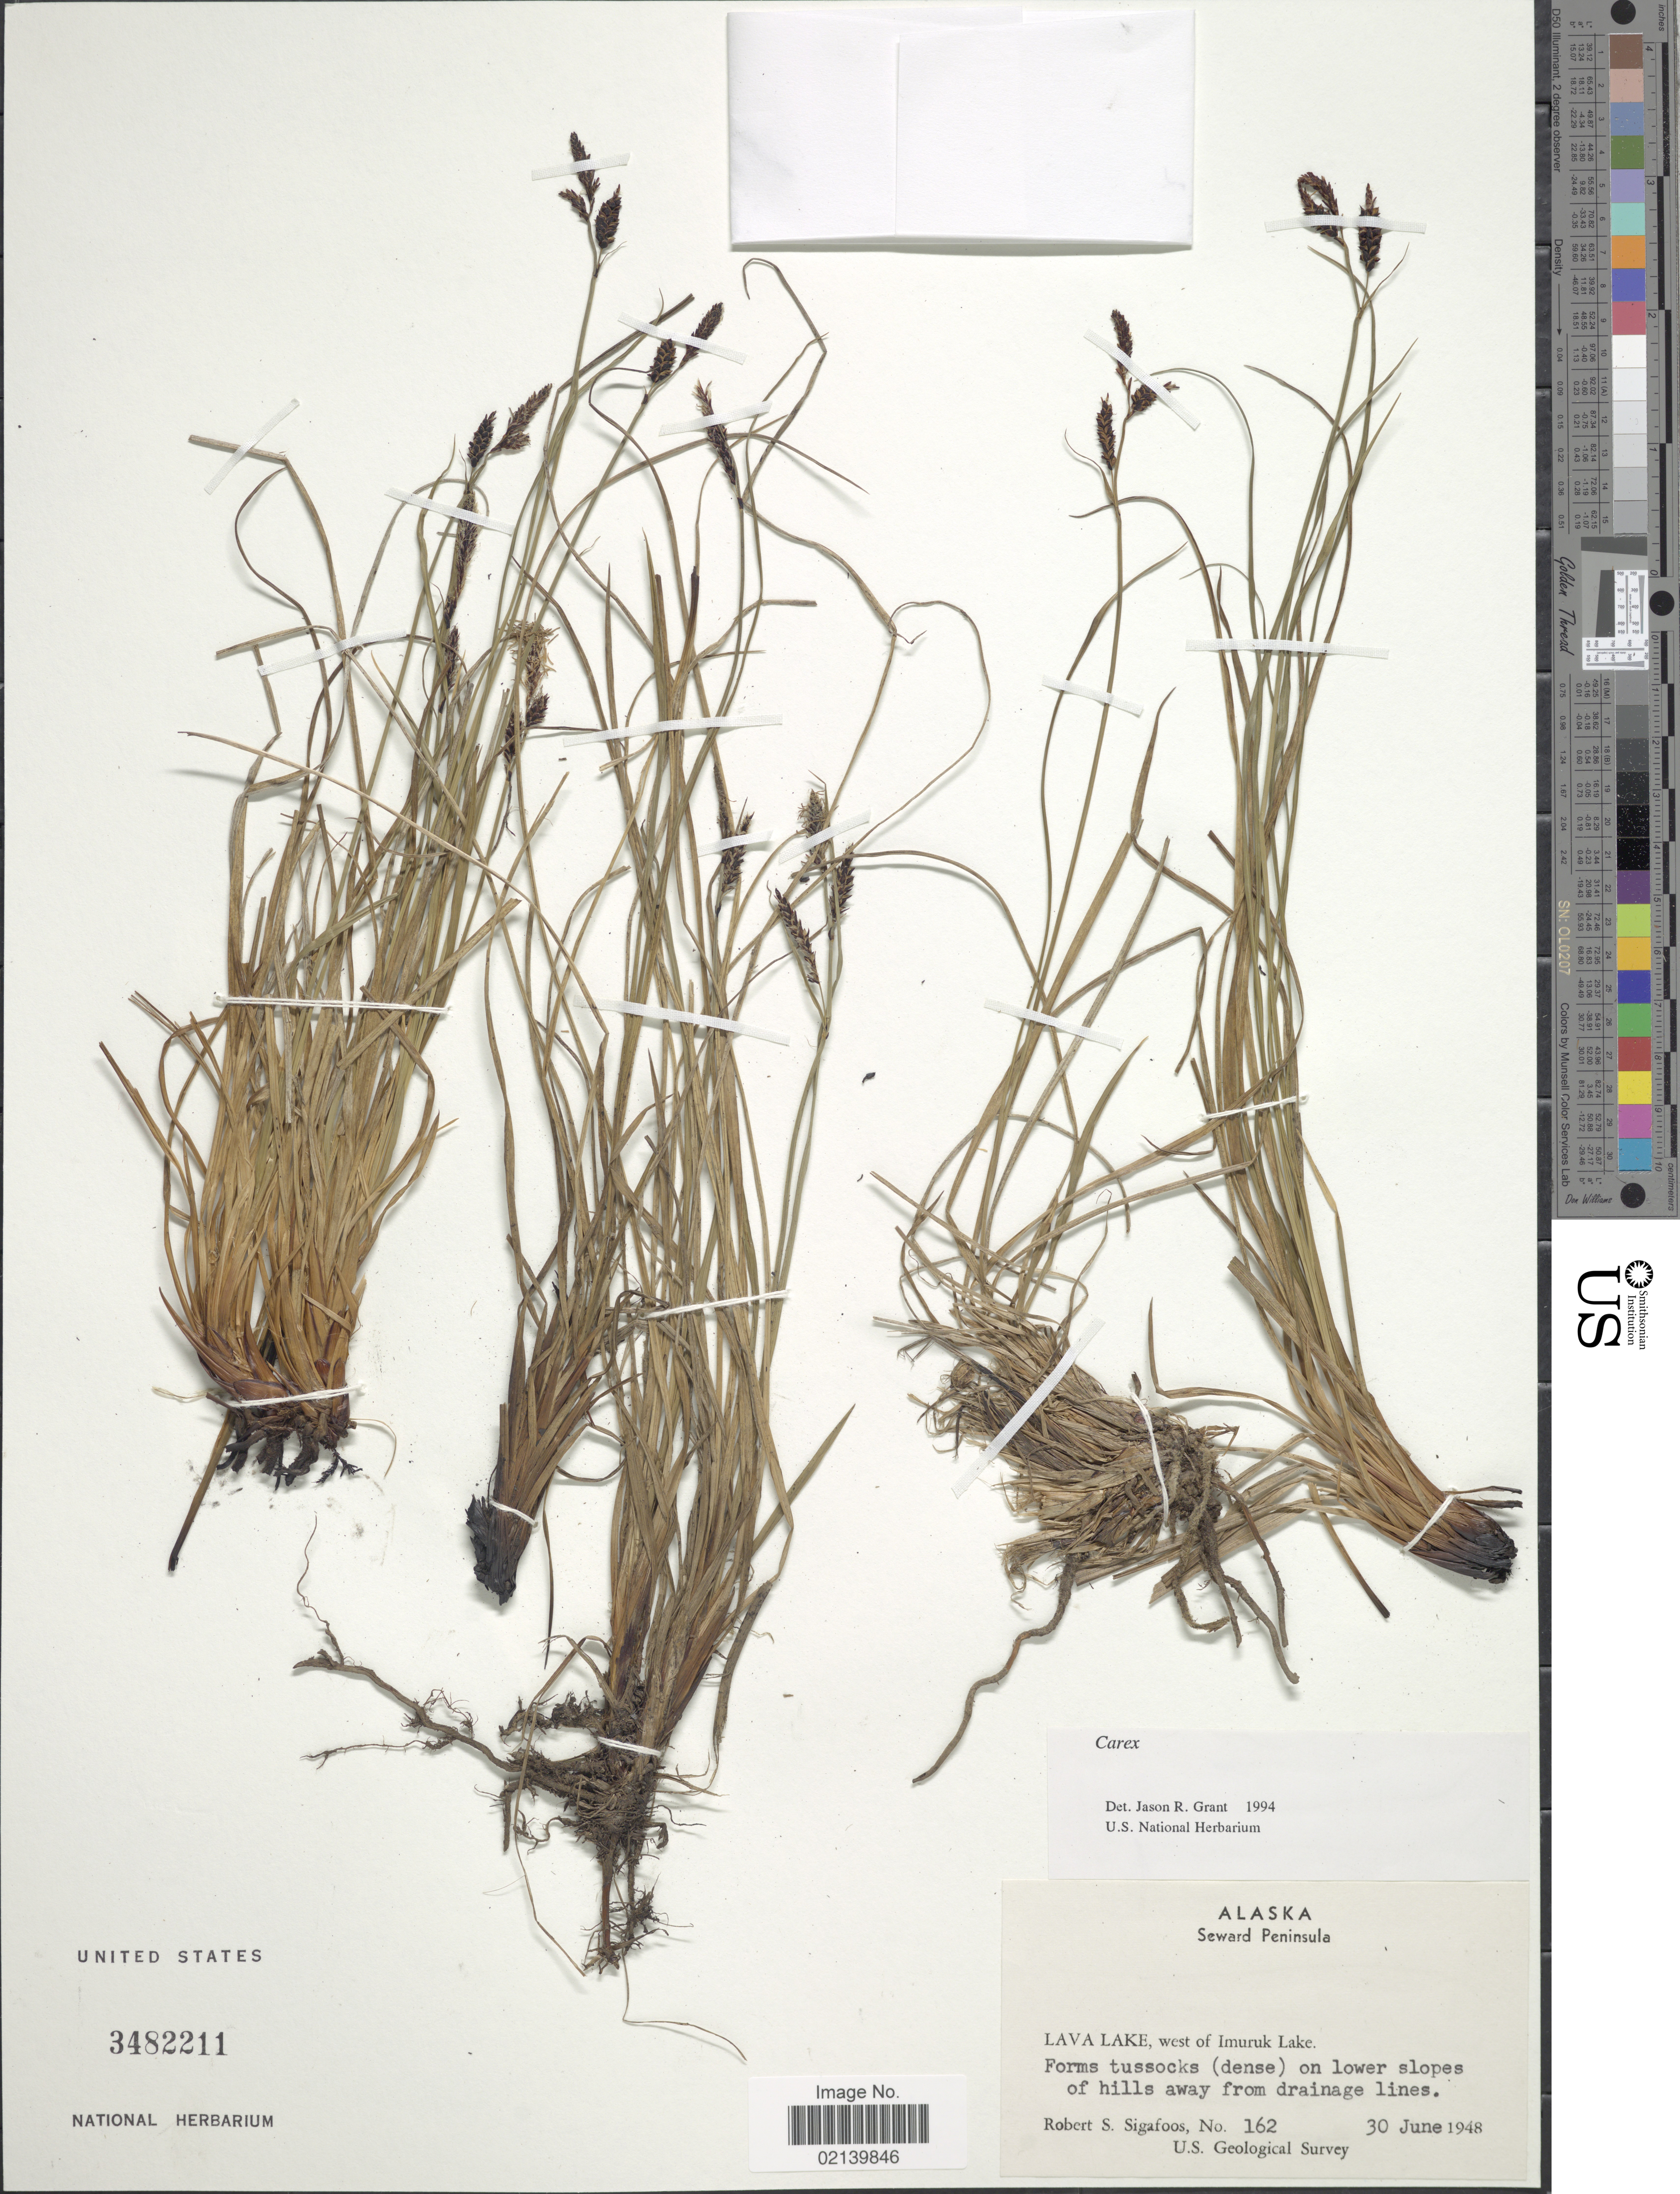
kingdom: Plantae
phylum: Tracheophyta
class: Liliopsida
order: Poales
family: Cyperaceae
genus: Carex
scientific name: Carex sp.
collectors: R. Sigafoos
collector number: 162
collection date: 1948-06-30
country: United States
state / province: Alaska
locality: Alaska, Seward Peninsula. Lava Lake, west of Imuruk Lake. Forms tussocks (dense) on lower slopes of hills away from drainage lines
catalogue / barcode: US 3482211